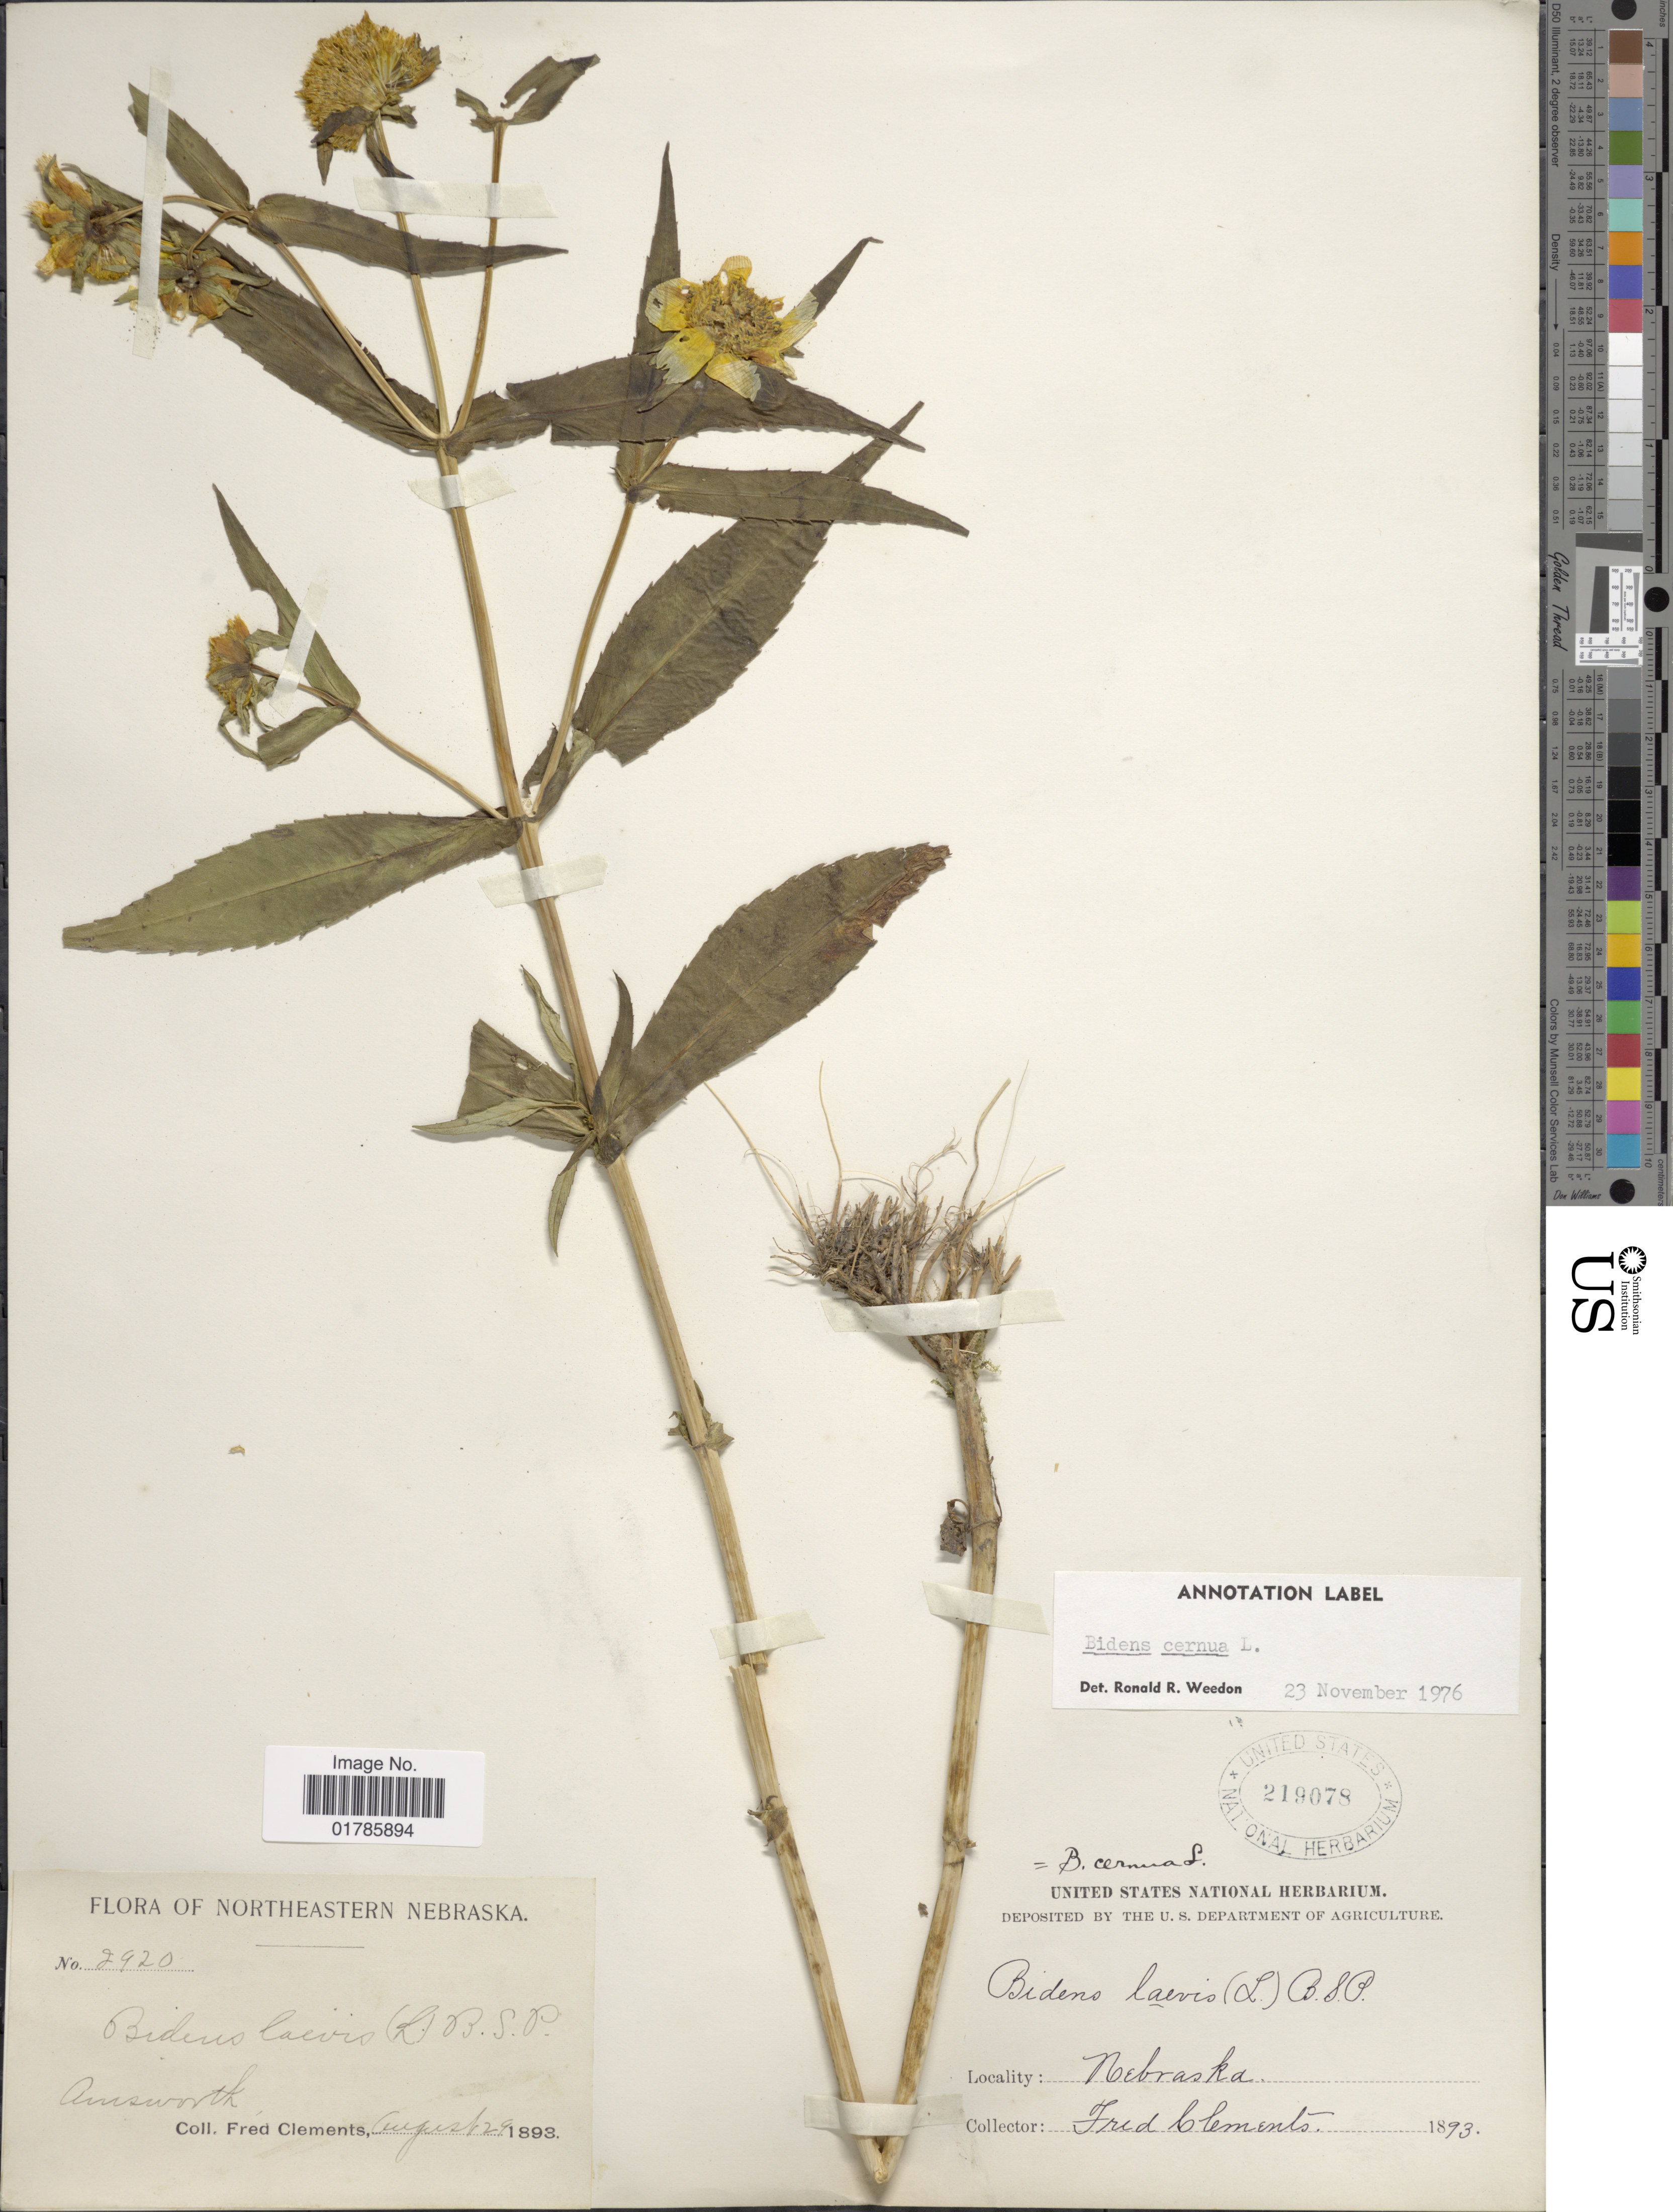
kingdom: Plantae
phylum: Tracheophyta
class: Magnoliopsida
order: Asterales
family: Asteraceae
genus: Bidens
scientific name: Bidens cernua var. integra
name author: Wiegand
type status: Isosyntype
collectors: F. Clements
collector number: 2920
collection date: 1893-08-29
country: United States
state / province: Nebraska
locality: Amsworth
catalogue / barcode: US 219078